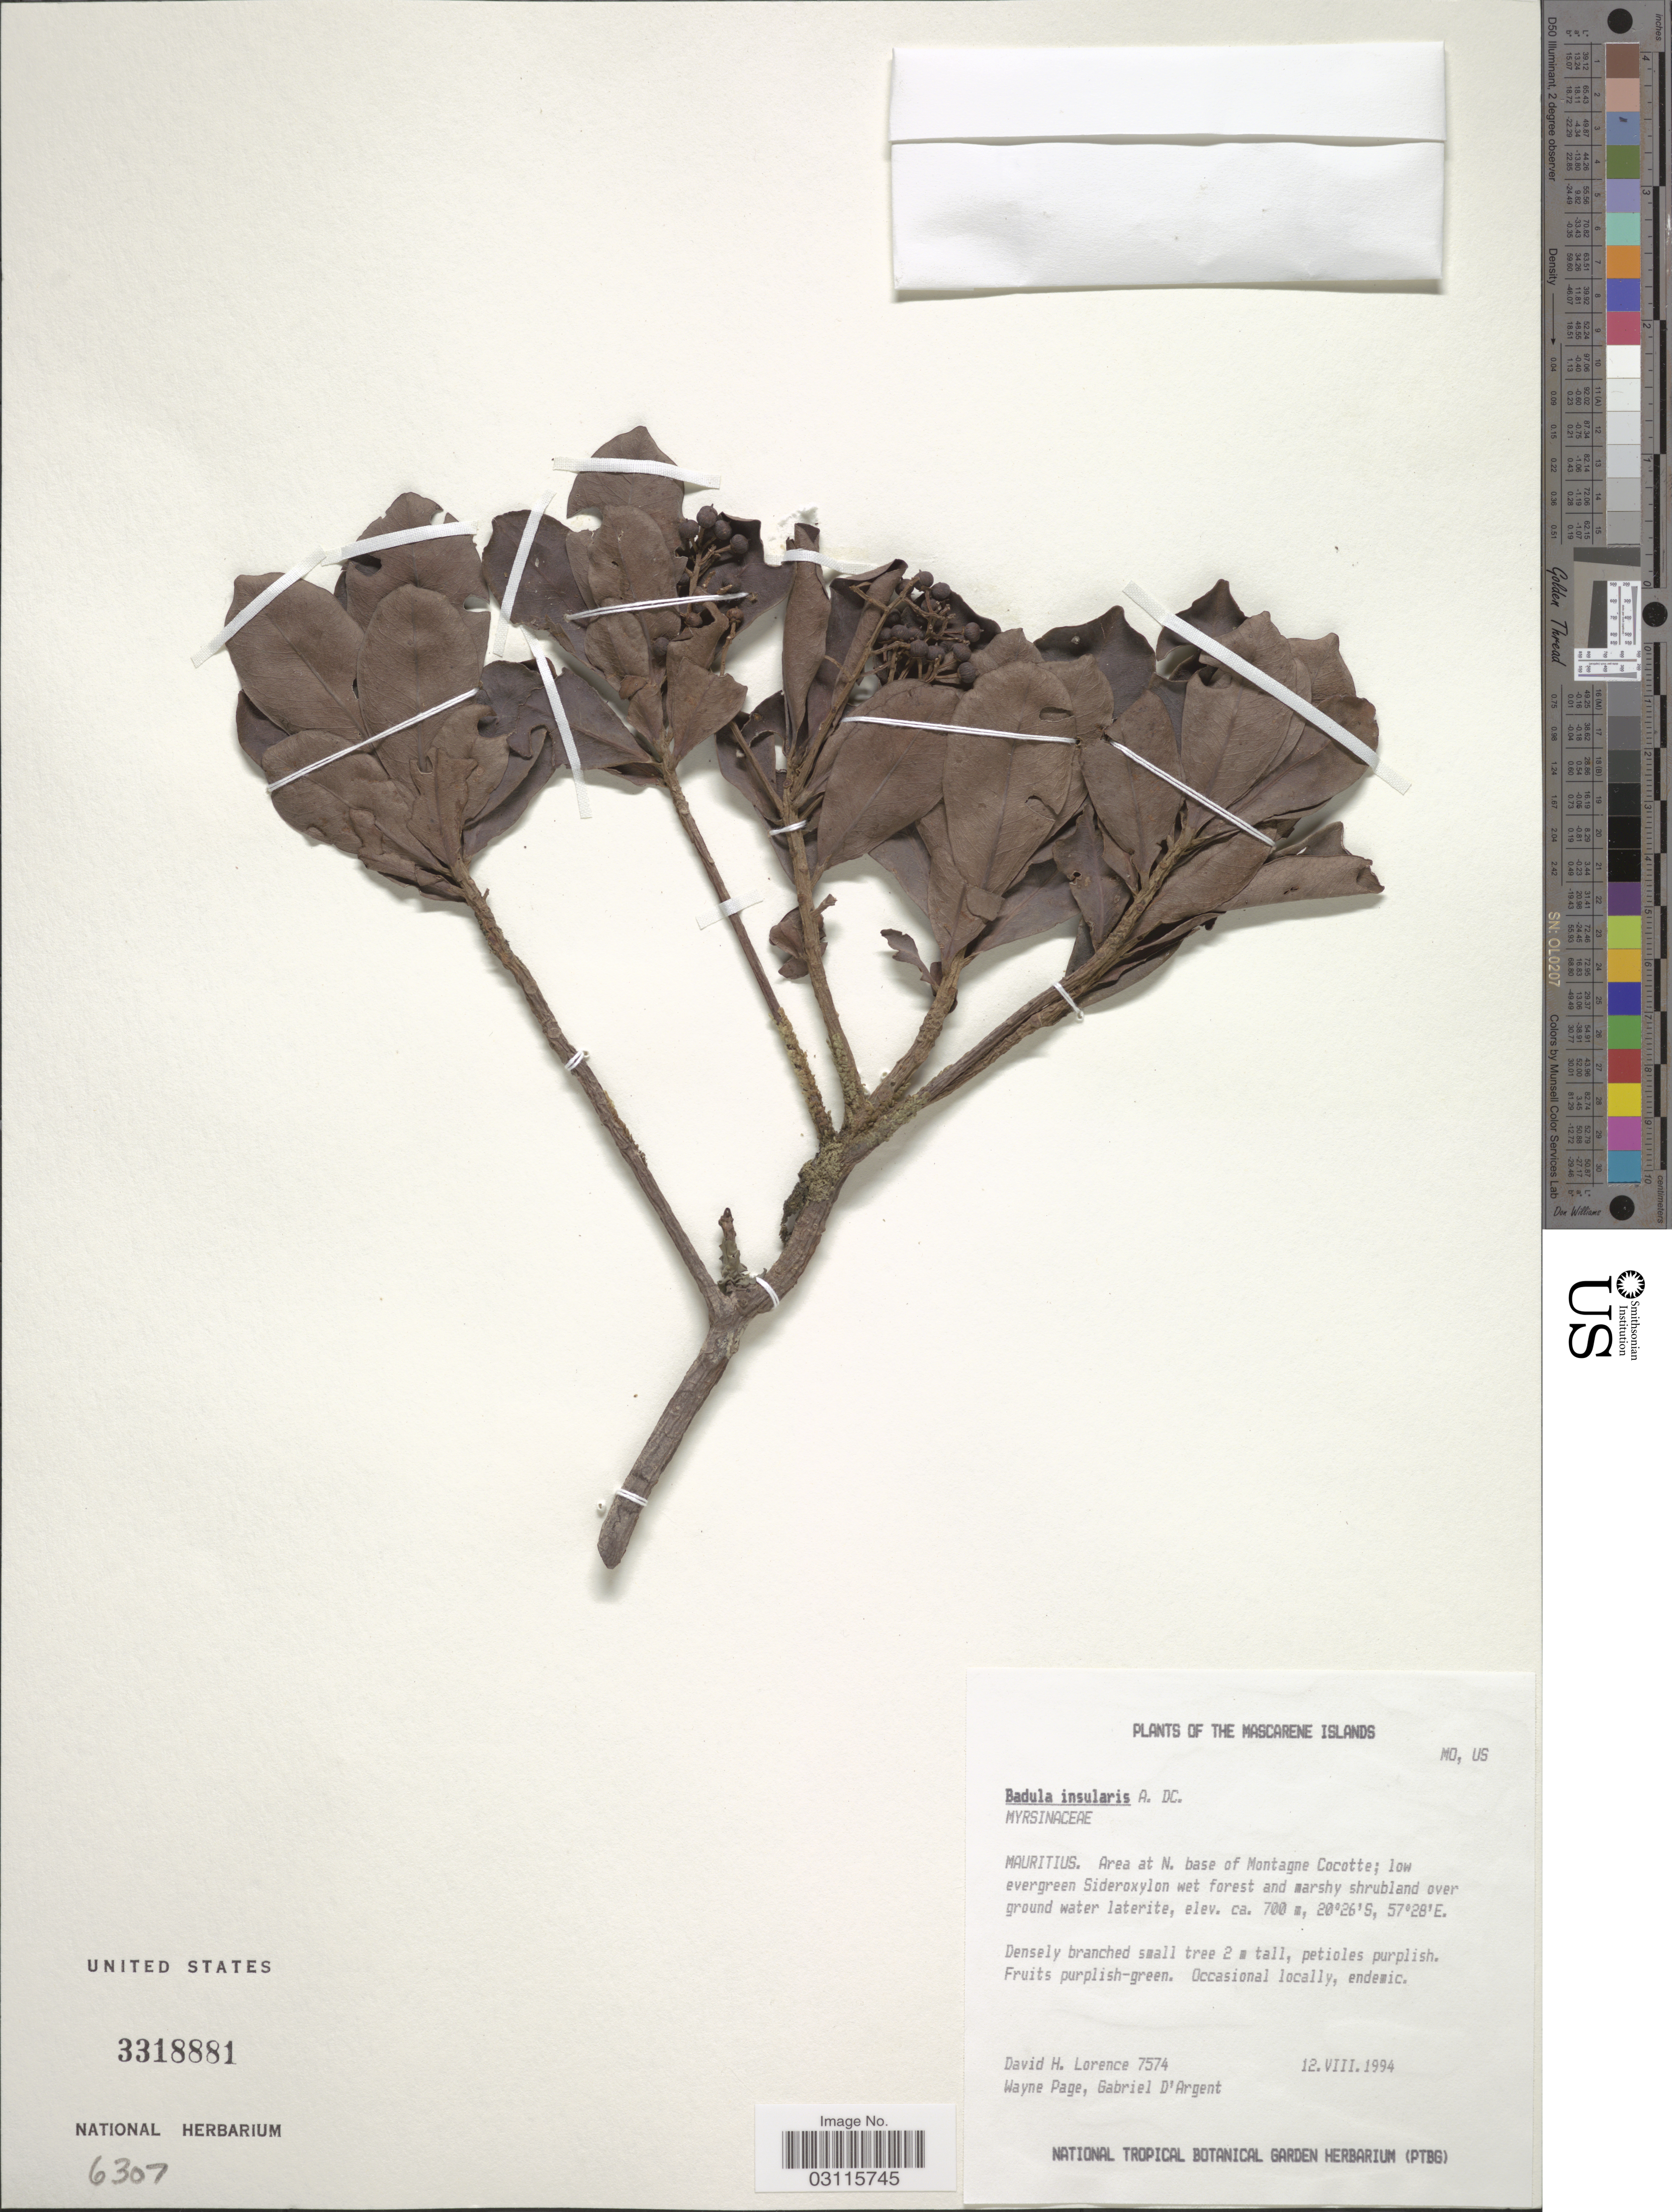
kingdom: Plantae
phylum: Tracheophyta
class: Magnoliopsida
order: Ericales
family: Primulaceae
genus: Badula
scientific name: Badula insularis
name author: A. DC.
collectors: D. Lorence, W. Page & G. D'Argent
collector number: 7574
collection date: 1994-08-12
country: Mauritius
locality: The Mascarene Islands. Area at N. base of Montagne Cocotte.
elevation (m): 700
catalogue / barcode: US 3318881